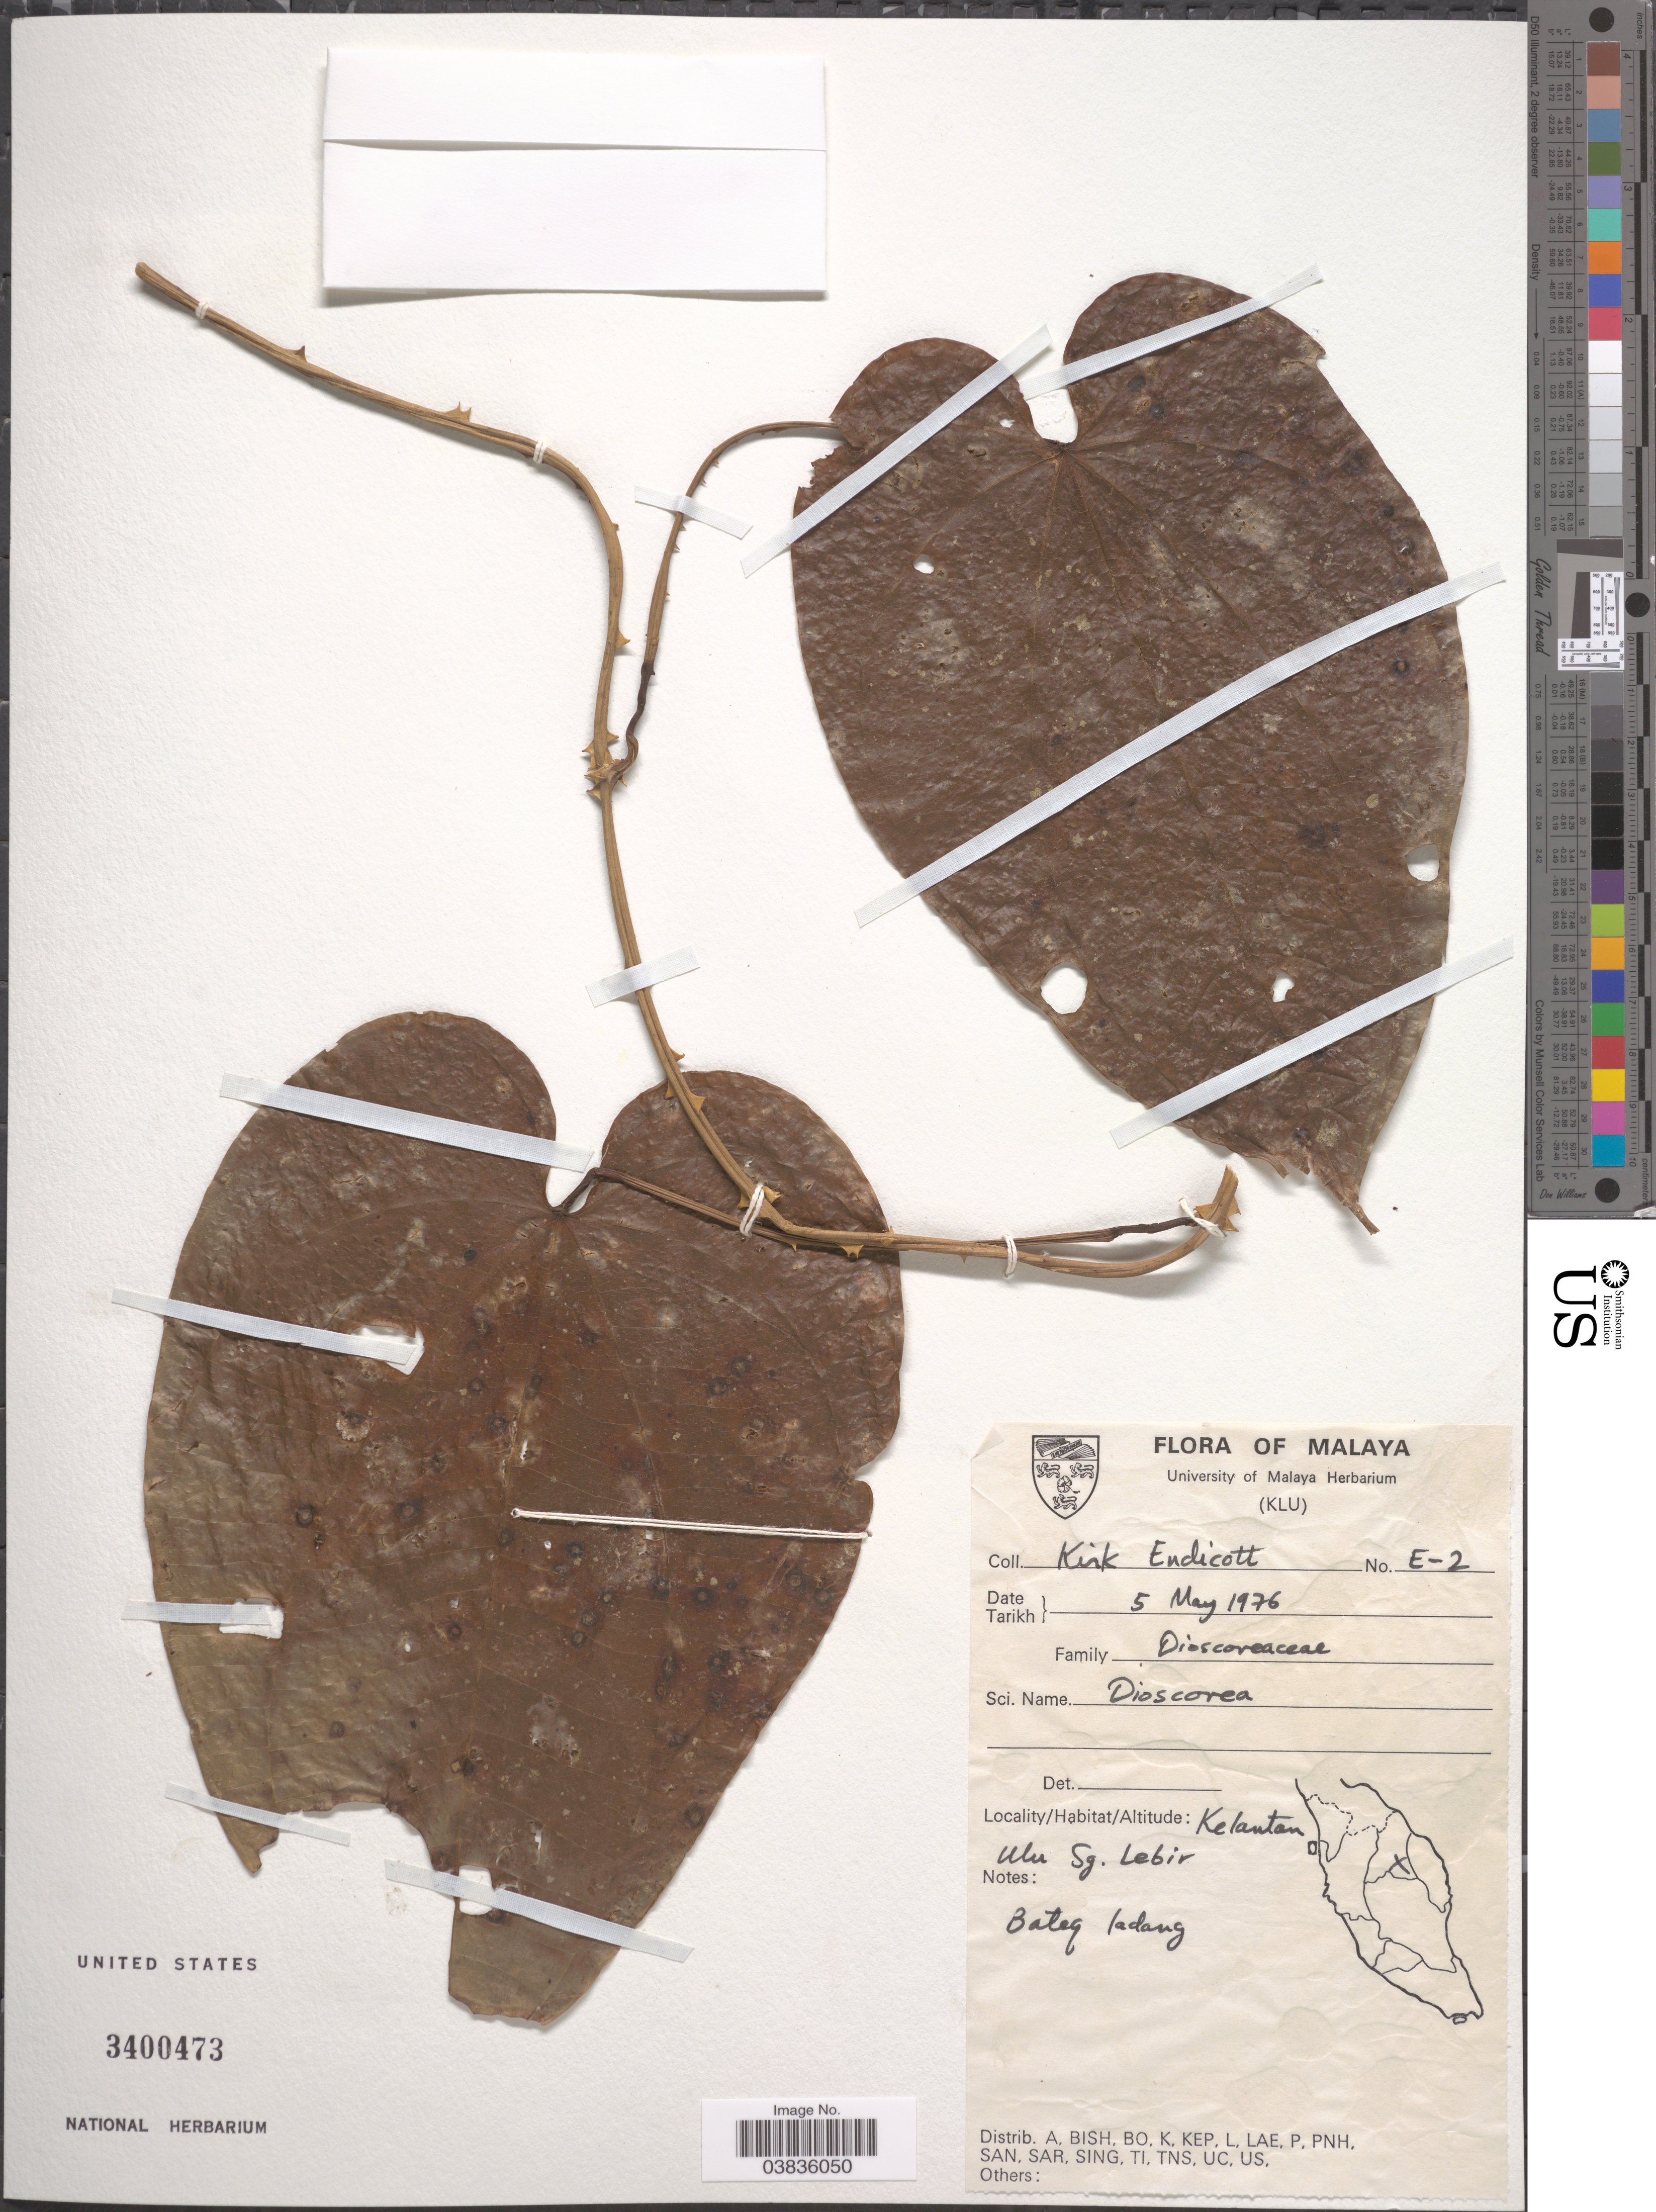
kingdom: Plantae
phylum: Tracheophyta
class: Liliopsida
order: Dioscoreales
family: Dioscoreaceae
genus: Dioscorea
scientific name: Dioscorea sp.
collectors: K. Endicott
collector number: E-2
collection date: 1976-05-05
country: Malaysia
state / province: Kelantan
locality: Malaya. Ulu Sg. Lebir.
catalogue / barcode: US 3400473